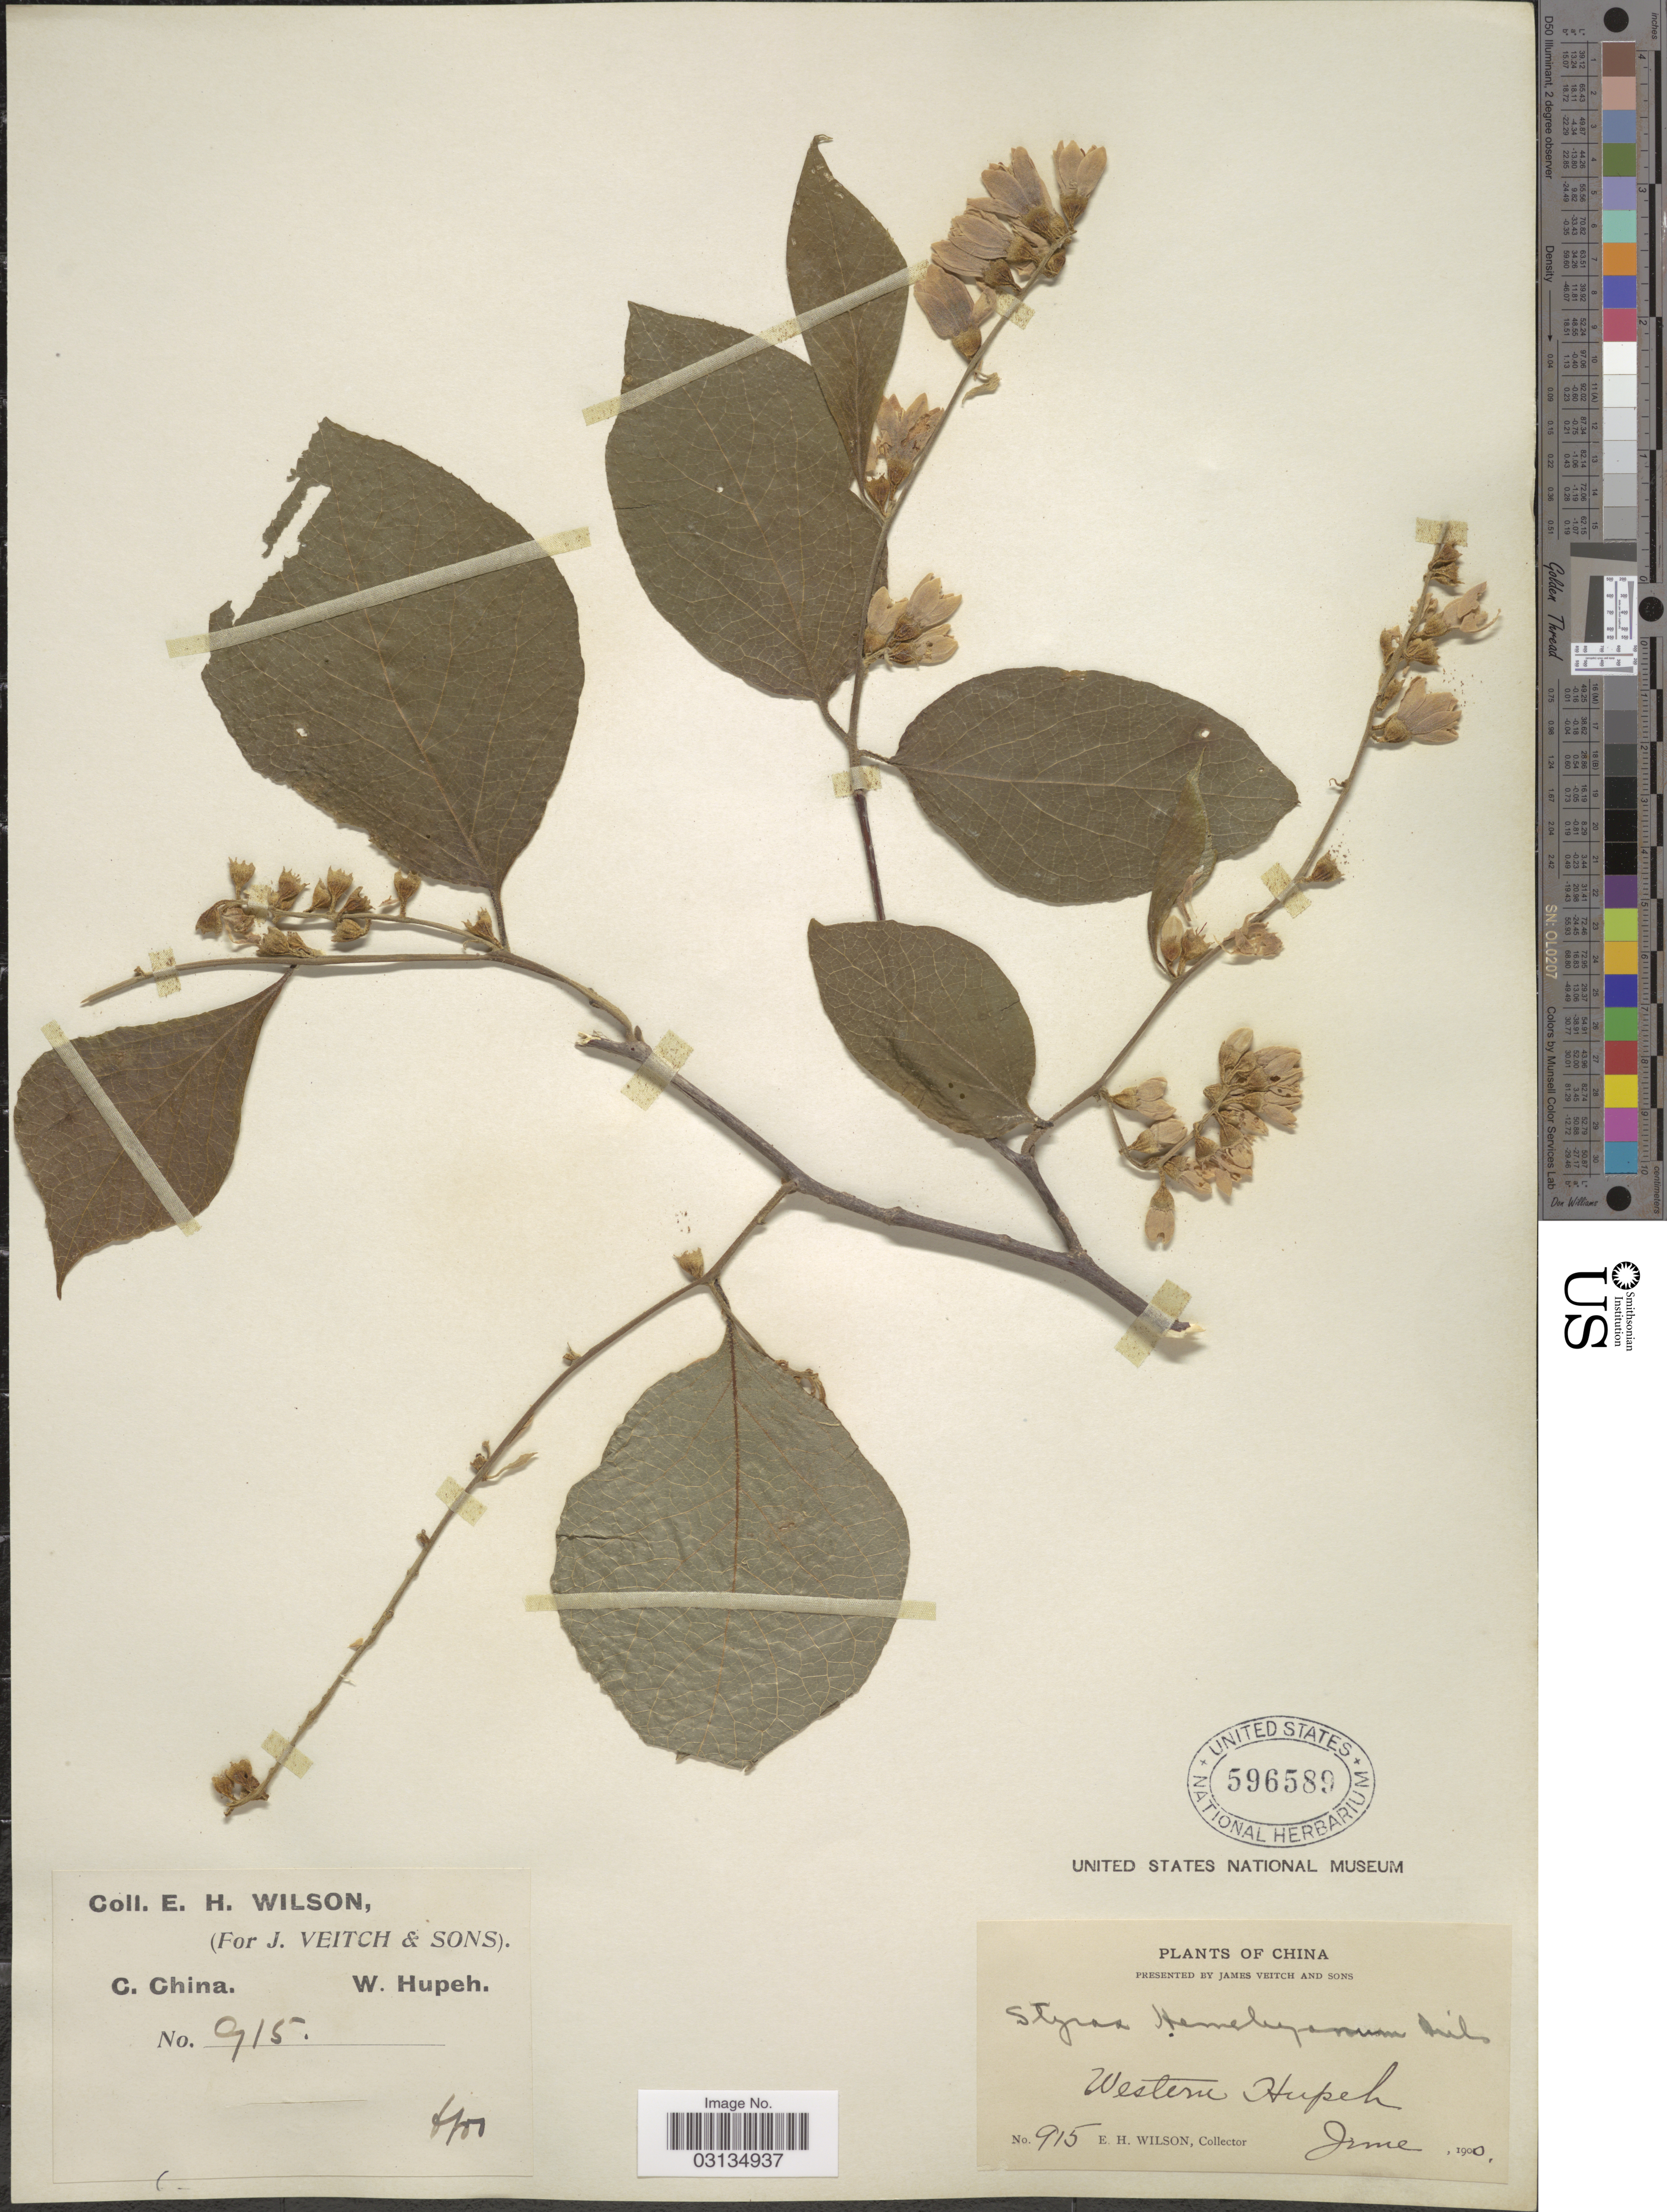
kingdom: Plantae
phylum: Tracheophyta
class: Magnoliopsida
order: Ericales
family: Styracaceae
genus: Styrax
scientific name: Styrax hemsleyanus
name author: Diels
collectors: E. Wilson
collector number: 915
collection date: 1900-06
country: China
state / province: Hubei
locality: Western Hupeh. C. China.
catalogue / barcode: US 596589